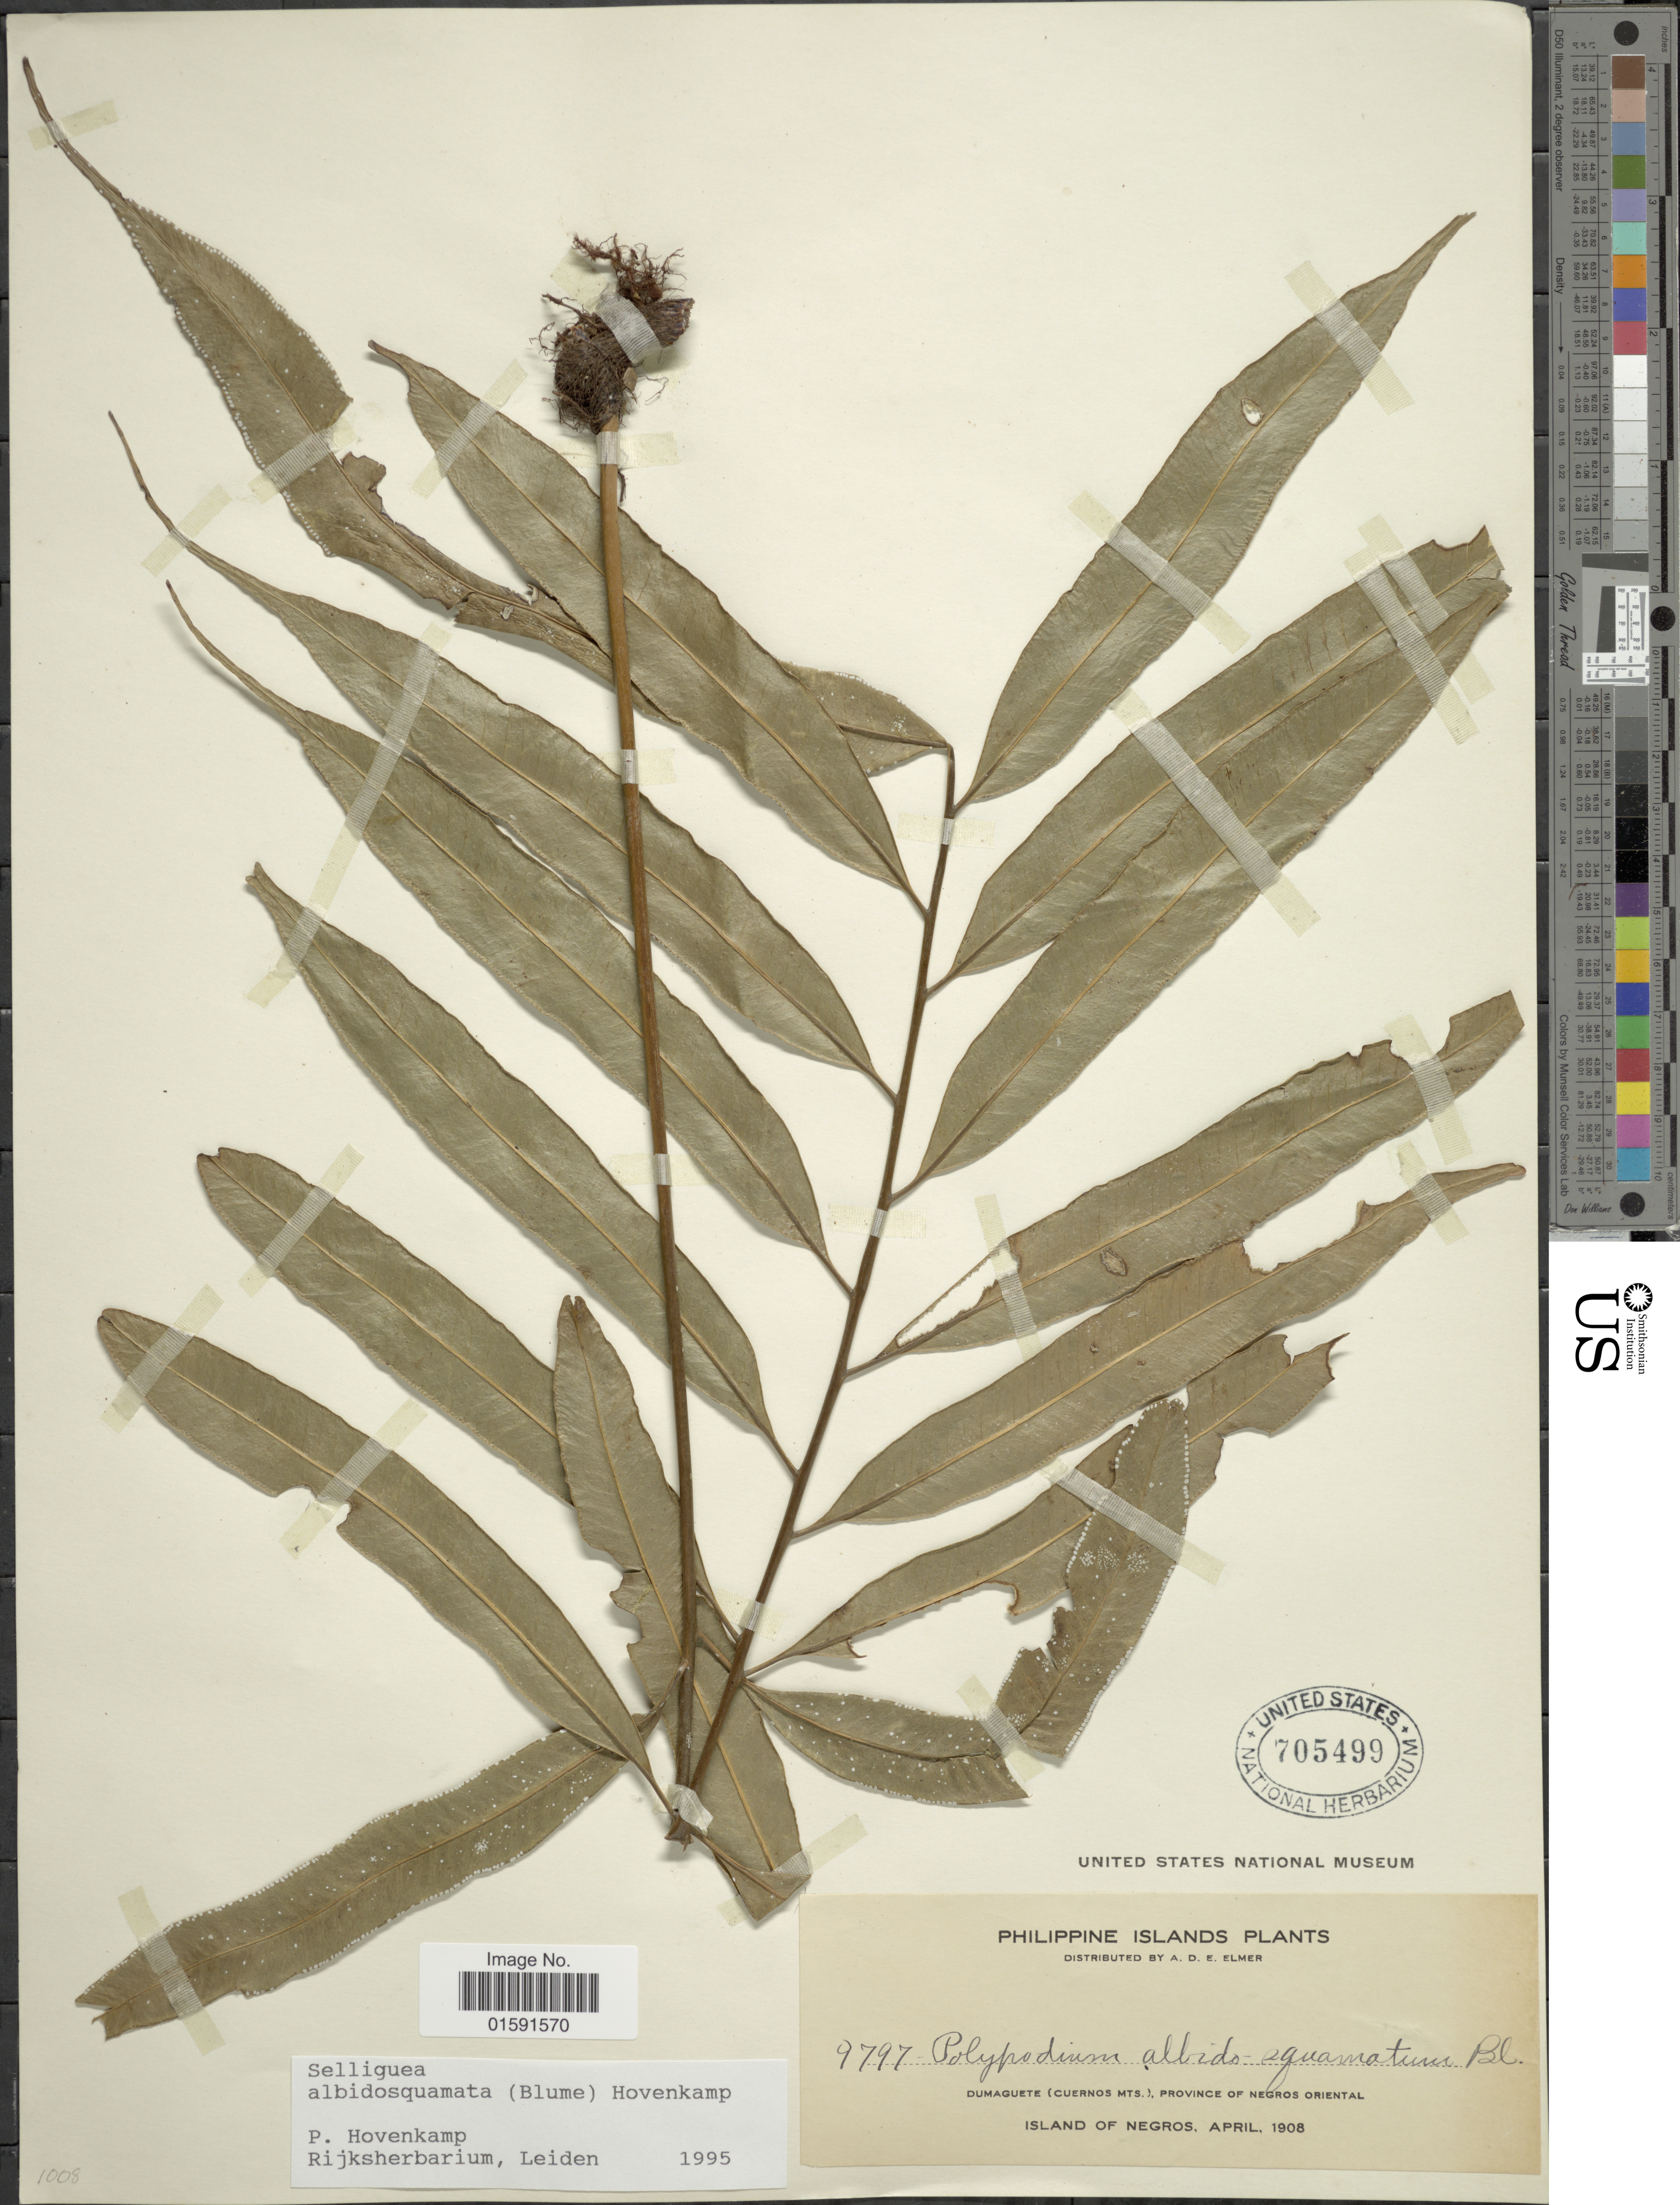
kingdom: Plantae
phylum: Tracheophyta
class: Polypodiopsida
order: Polypodiales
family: Polypodiaceae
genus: Selliguea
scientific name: Selliguea albidosquamata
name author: (Blume) Parris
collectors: A. D. E. Elmer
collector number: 9797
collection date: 1908-04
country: Philippines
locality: Dumaguete (Cuernos Mts.) Province of Negros Oriental. Island of Negros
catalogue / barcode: US 705499